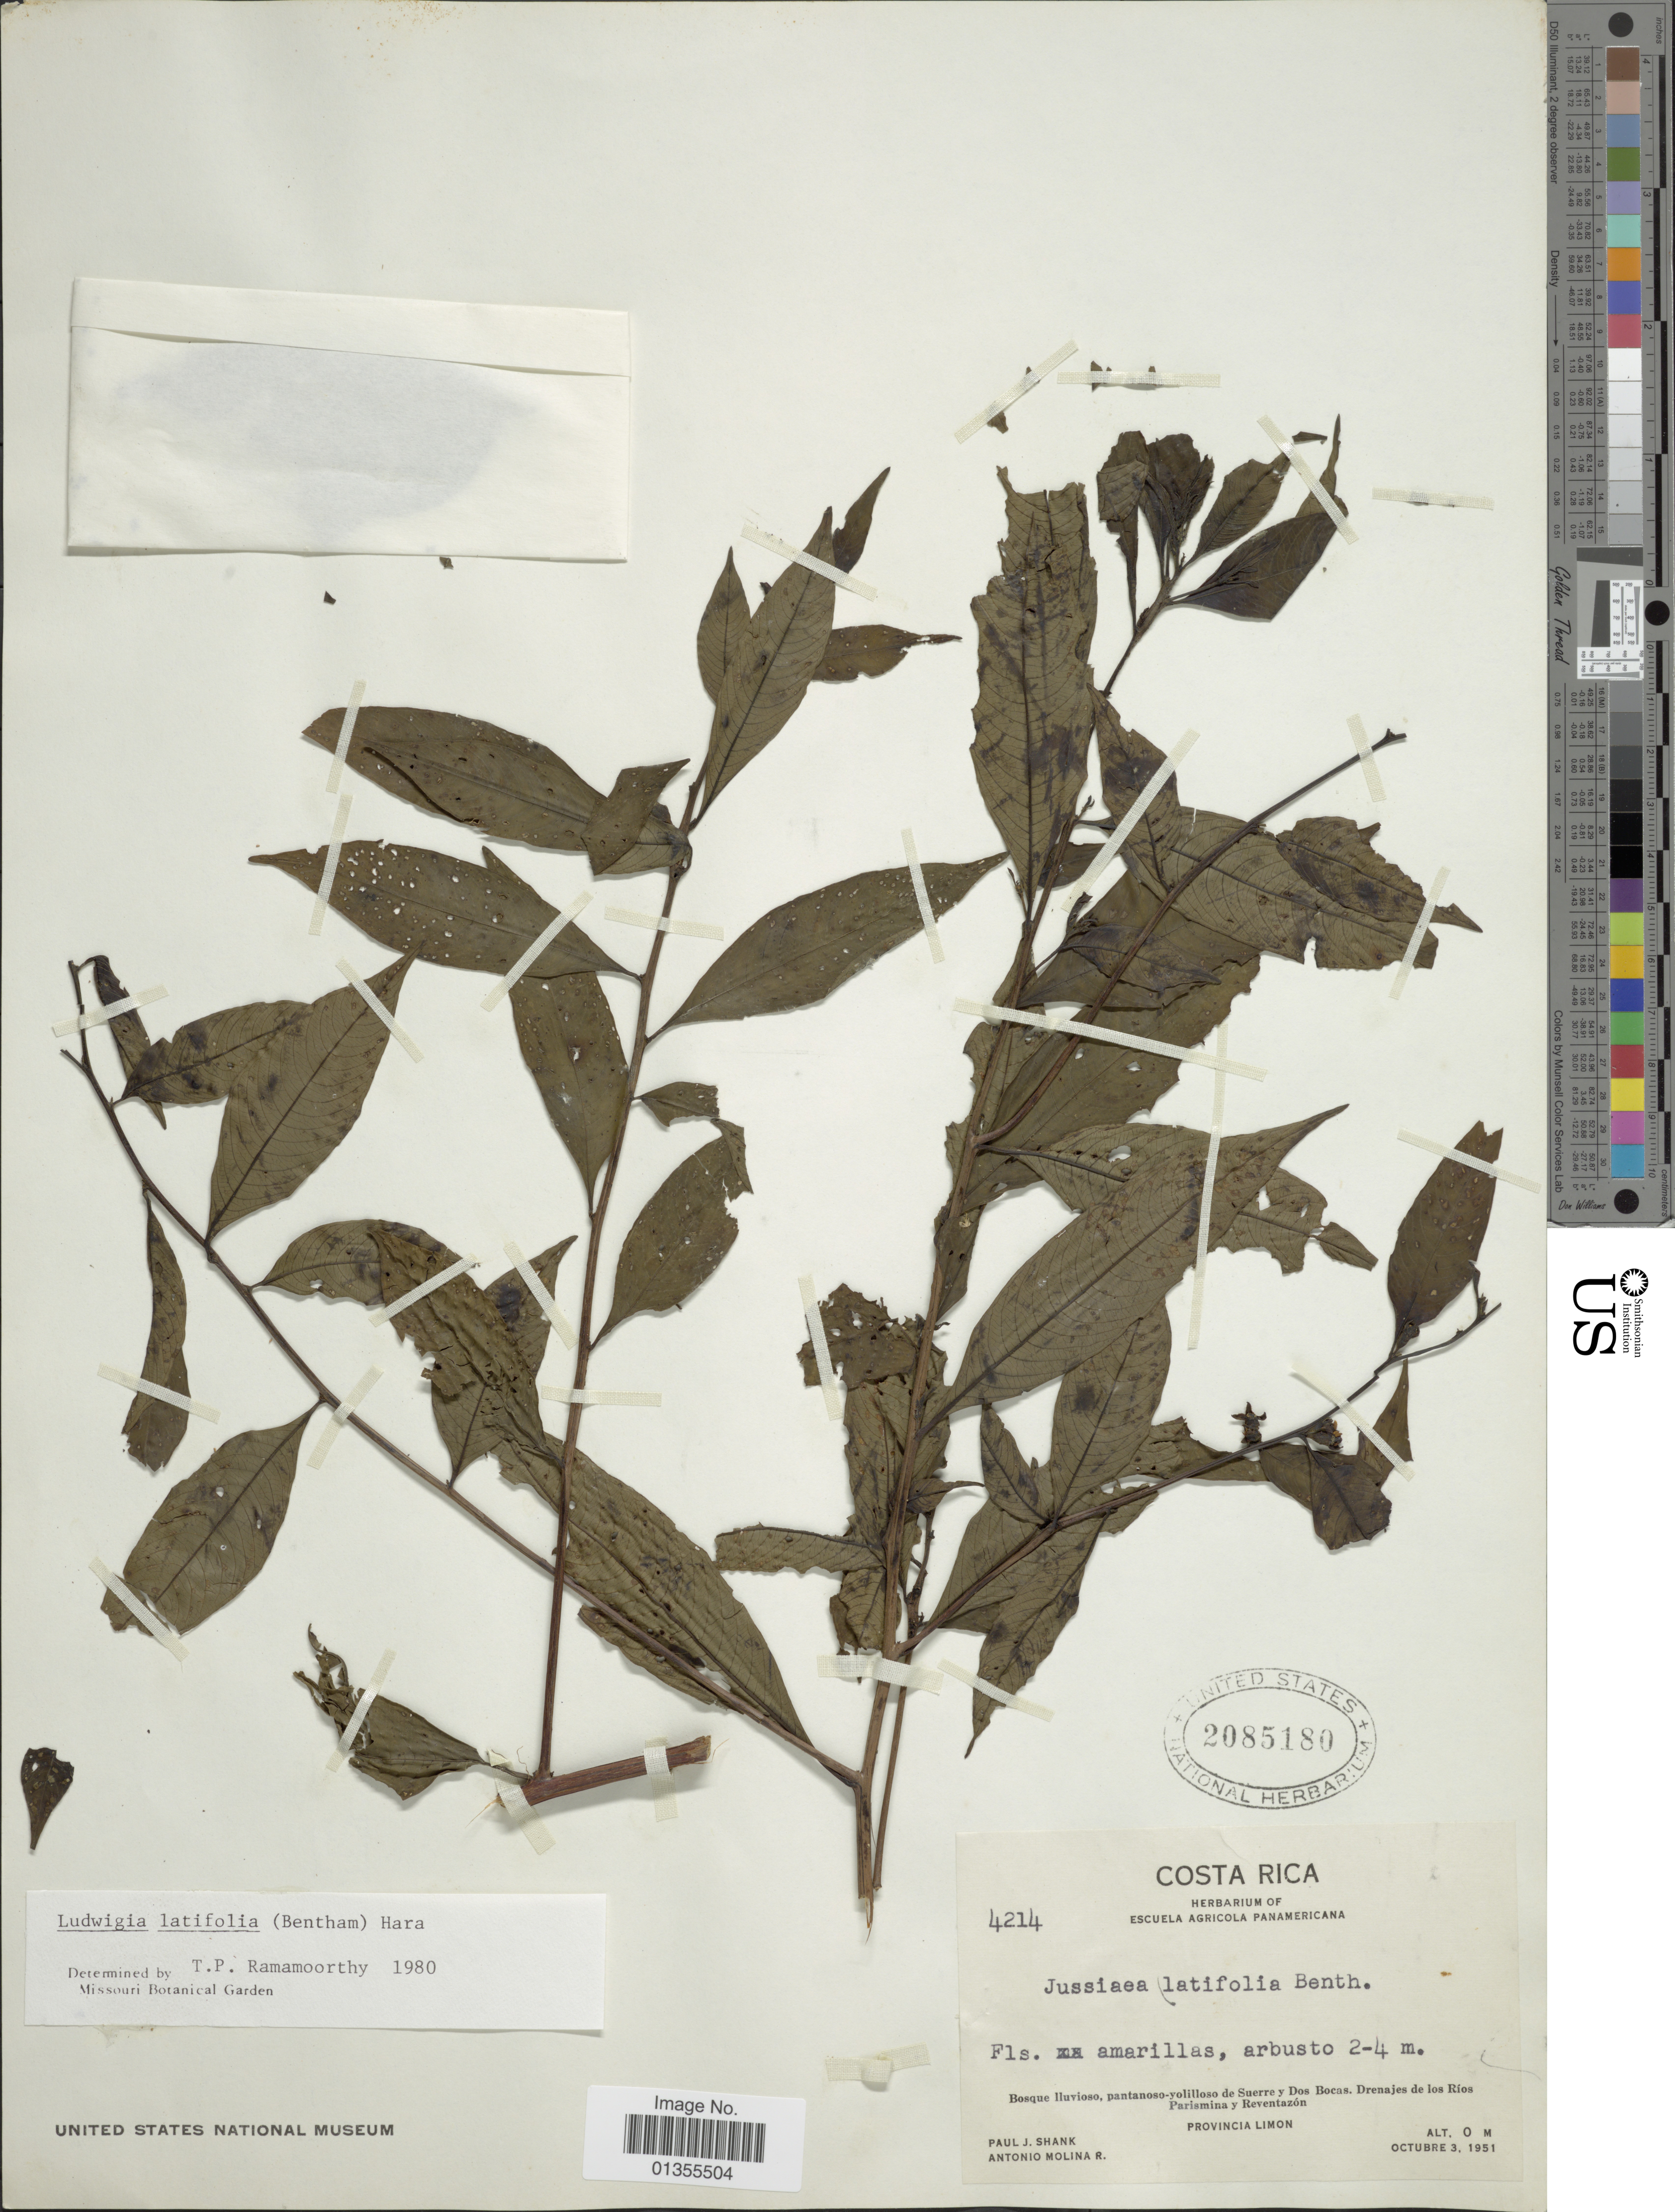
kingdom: Plantae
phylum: Tracheophyta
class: Magnoliopsida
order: Myrtales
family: Onagraceae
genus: Ludwigia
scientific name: Ludwigia latifolia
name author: (Benth.) H. Hara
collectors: P. J. Shank & A. Molina R.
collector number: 4214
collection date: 1951-10-03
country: Costa Rica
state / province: Limón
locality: Bosque Iluvioso, pantanoso-yolilloso de Suerre y Dos Bocas. Drenajas de los Ríos Parismina y Reventazón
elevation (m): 0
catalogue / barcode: US 2085180